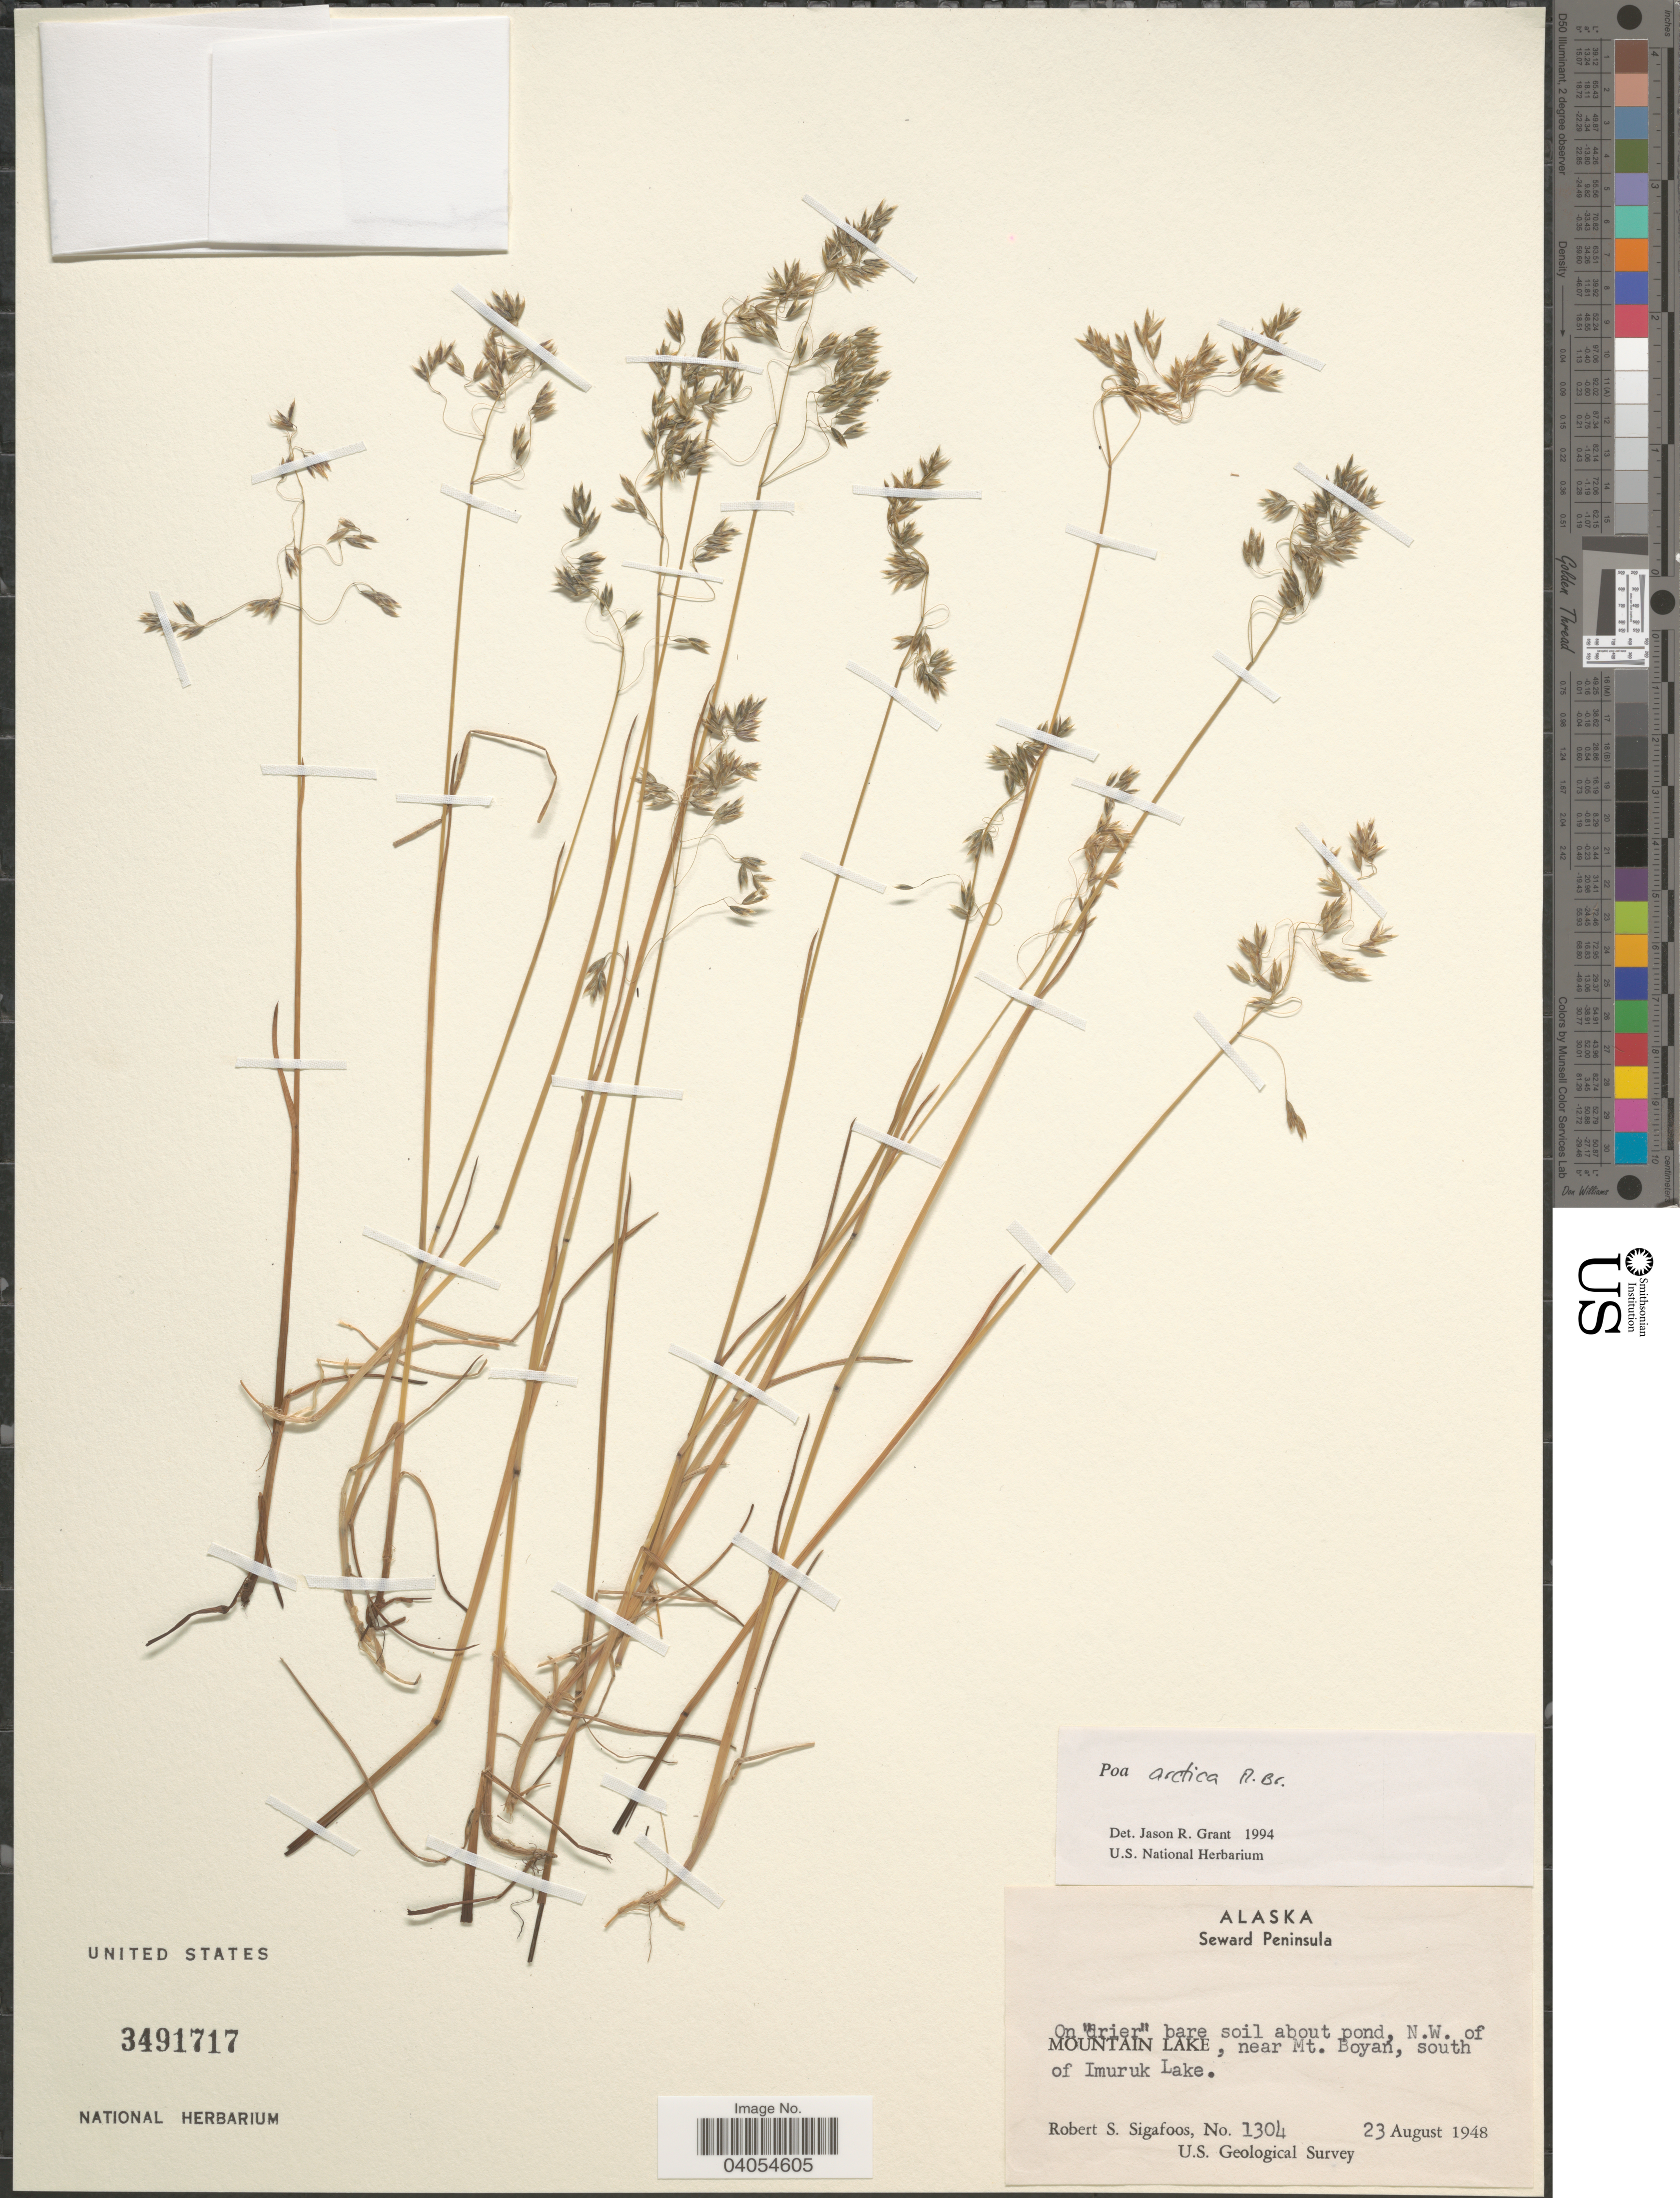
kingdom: Plantae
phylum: Tracheophyta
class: Liliopsida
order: Poales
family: Poaceae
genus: Poa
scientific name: Poa arctica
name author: R. Br.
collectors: R. Sigafoos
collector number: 1304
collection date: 1948-08-23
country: United States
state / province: Alaska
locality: Seward Peninsula. On "drier" bare soil about pond, N.W. of Mountain Lake, near Mt. Boyan, south of Imuruk Lake.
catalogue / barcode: US 3491717